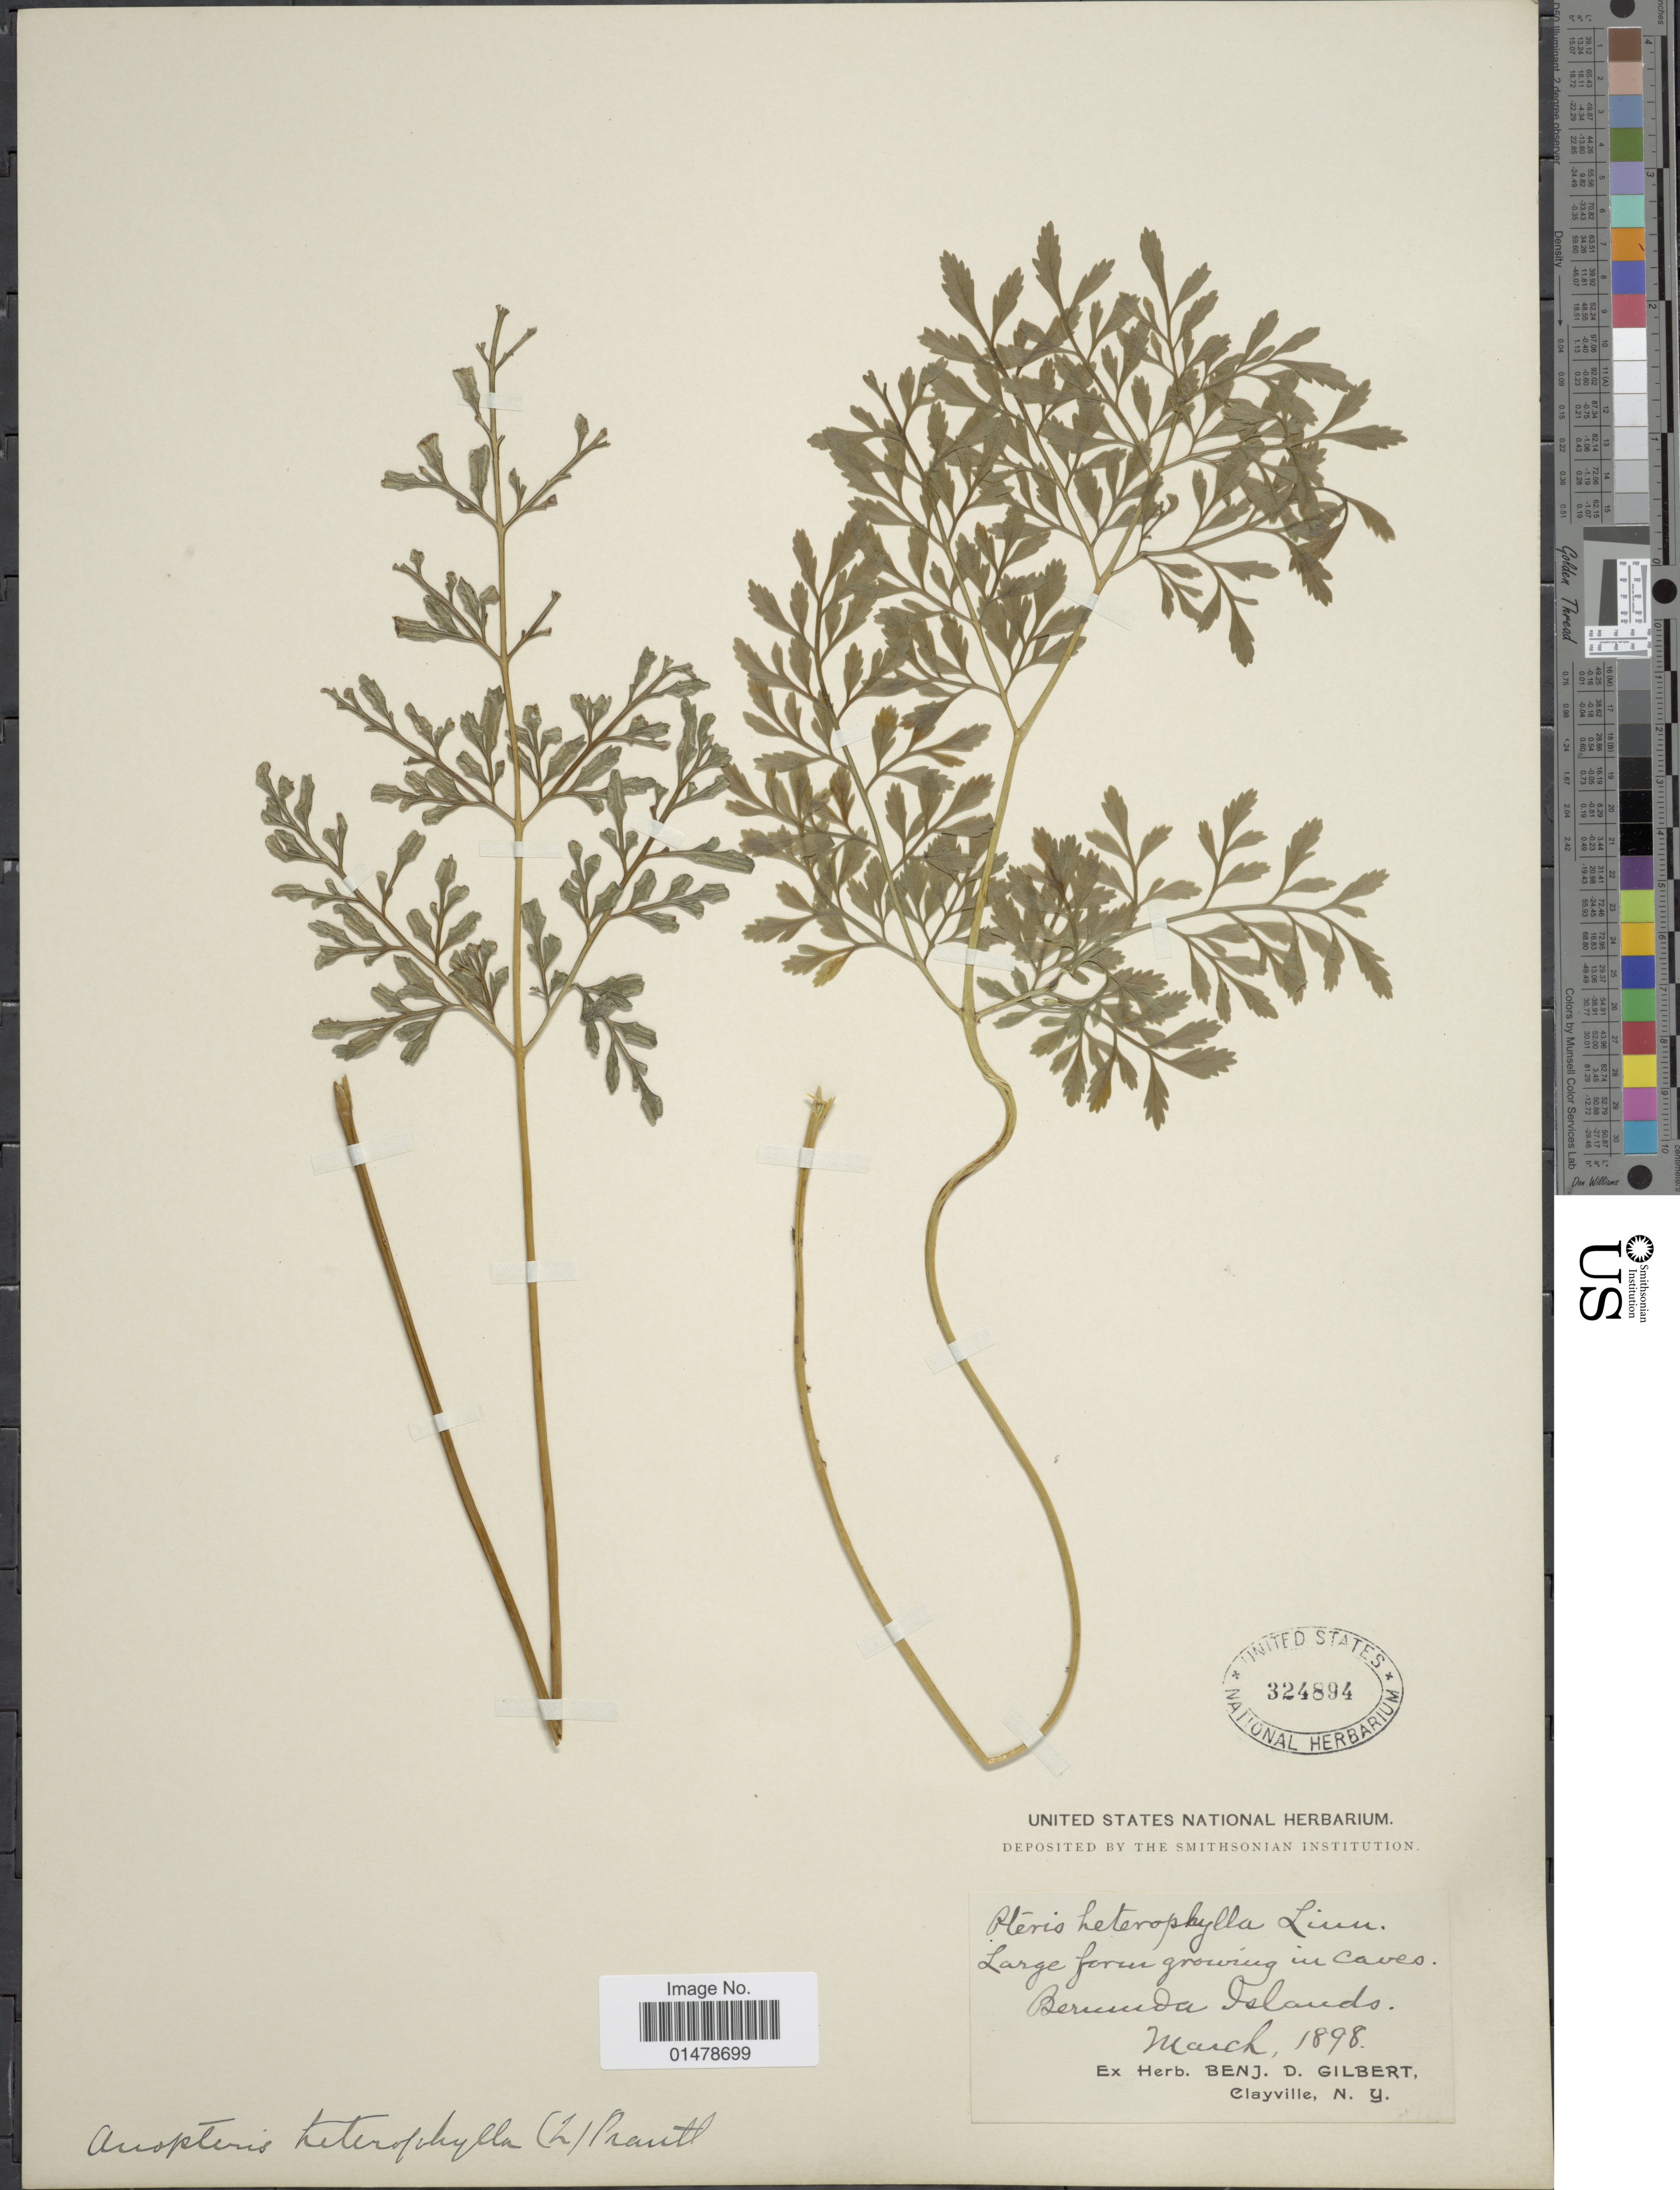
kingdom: Plantae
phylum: Tracheophyta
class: Polypodiopsida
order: Polypodiales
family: Pteridaceae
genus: Pteris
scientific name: Pteris hexagona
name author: (L.) Proctor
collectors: ex herb. Benj. D. Gilbert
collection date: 1898-03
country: Bermuda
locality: Bermuda Islands.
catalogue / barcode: US 324894